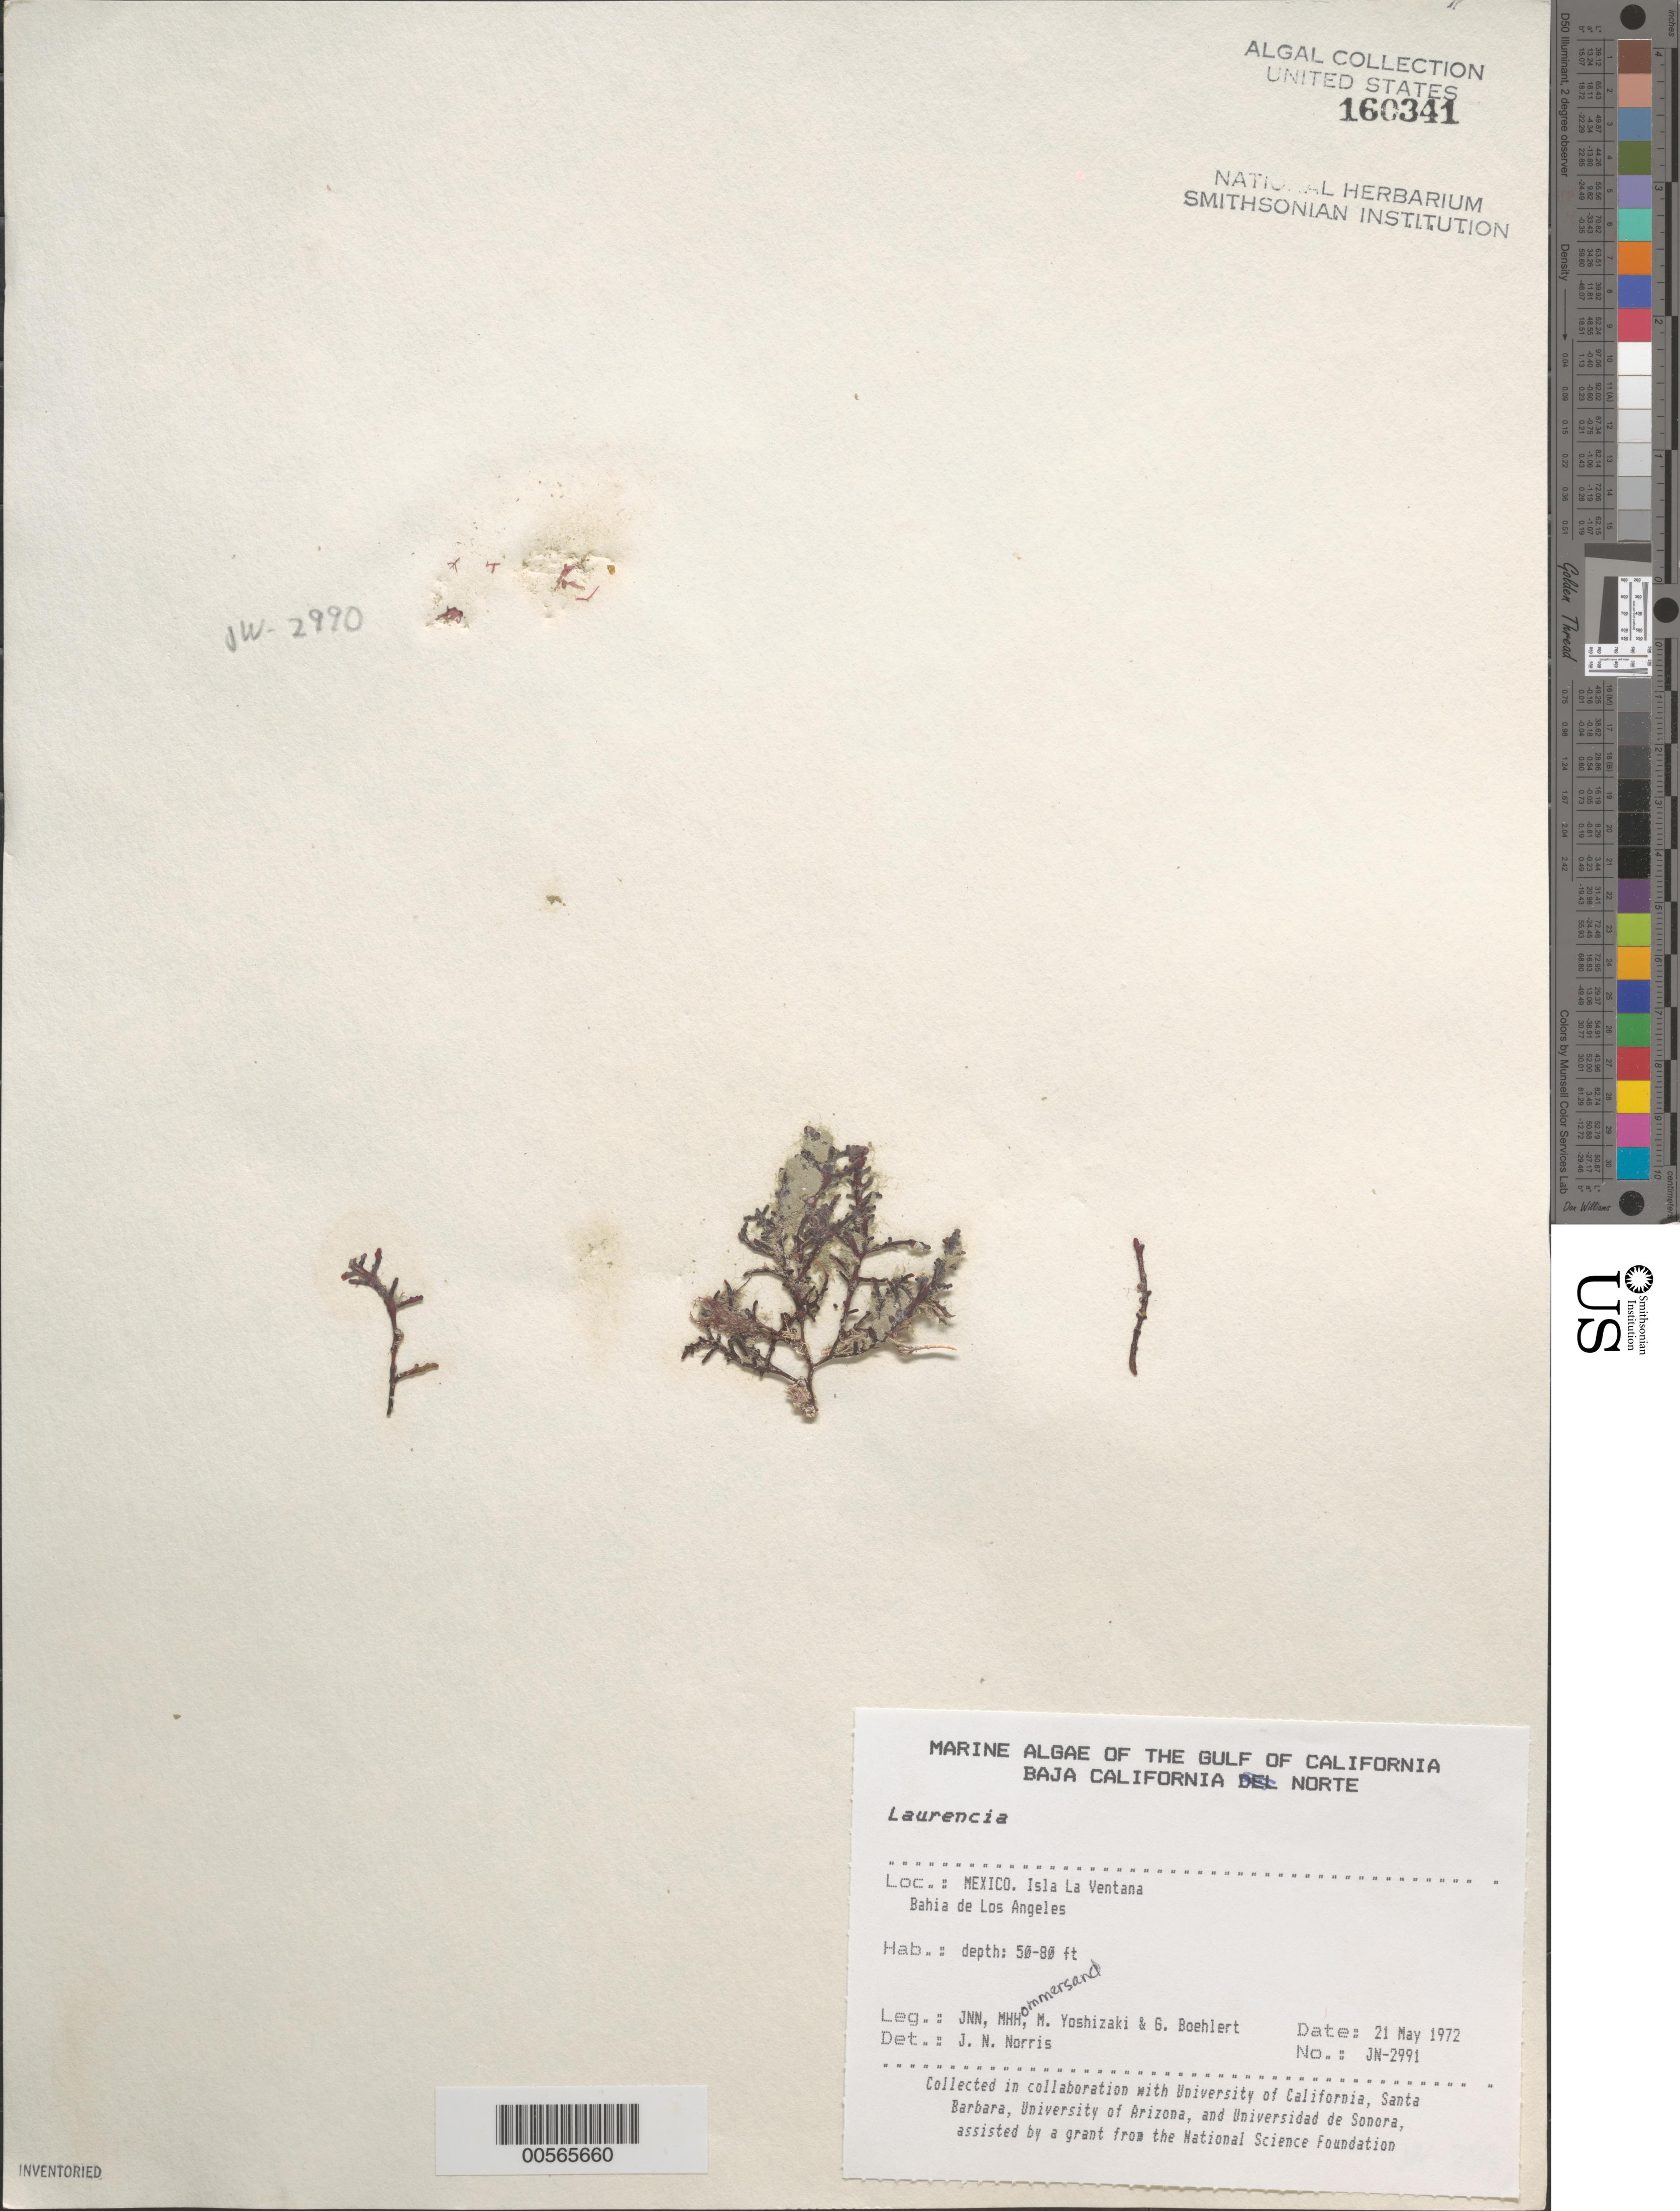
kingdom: Plantae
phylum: Rhodophyta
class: Florideophyceae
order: Ceramiales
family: Rhodomelaceae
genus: Laurencia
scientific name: Laurencia sp.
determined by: Norris, James N.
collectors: J. N. Norris, M. H. Hommersand, M. Yoshizaki & G. Boehlert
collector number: JN-2991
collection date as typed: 21 May 1972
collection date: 1972-05-21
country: Mexico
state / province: Baja California Norte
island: Isla la Ventana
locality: Bahia de los Angeles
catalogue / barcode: US 160341